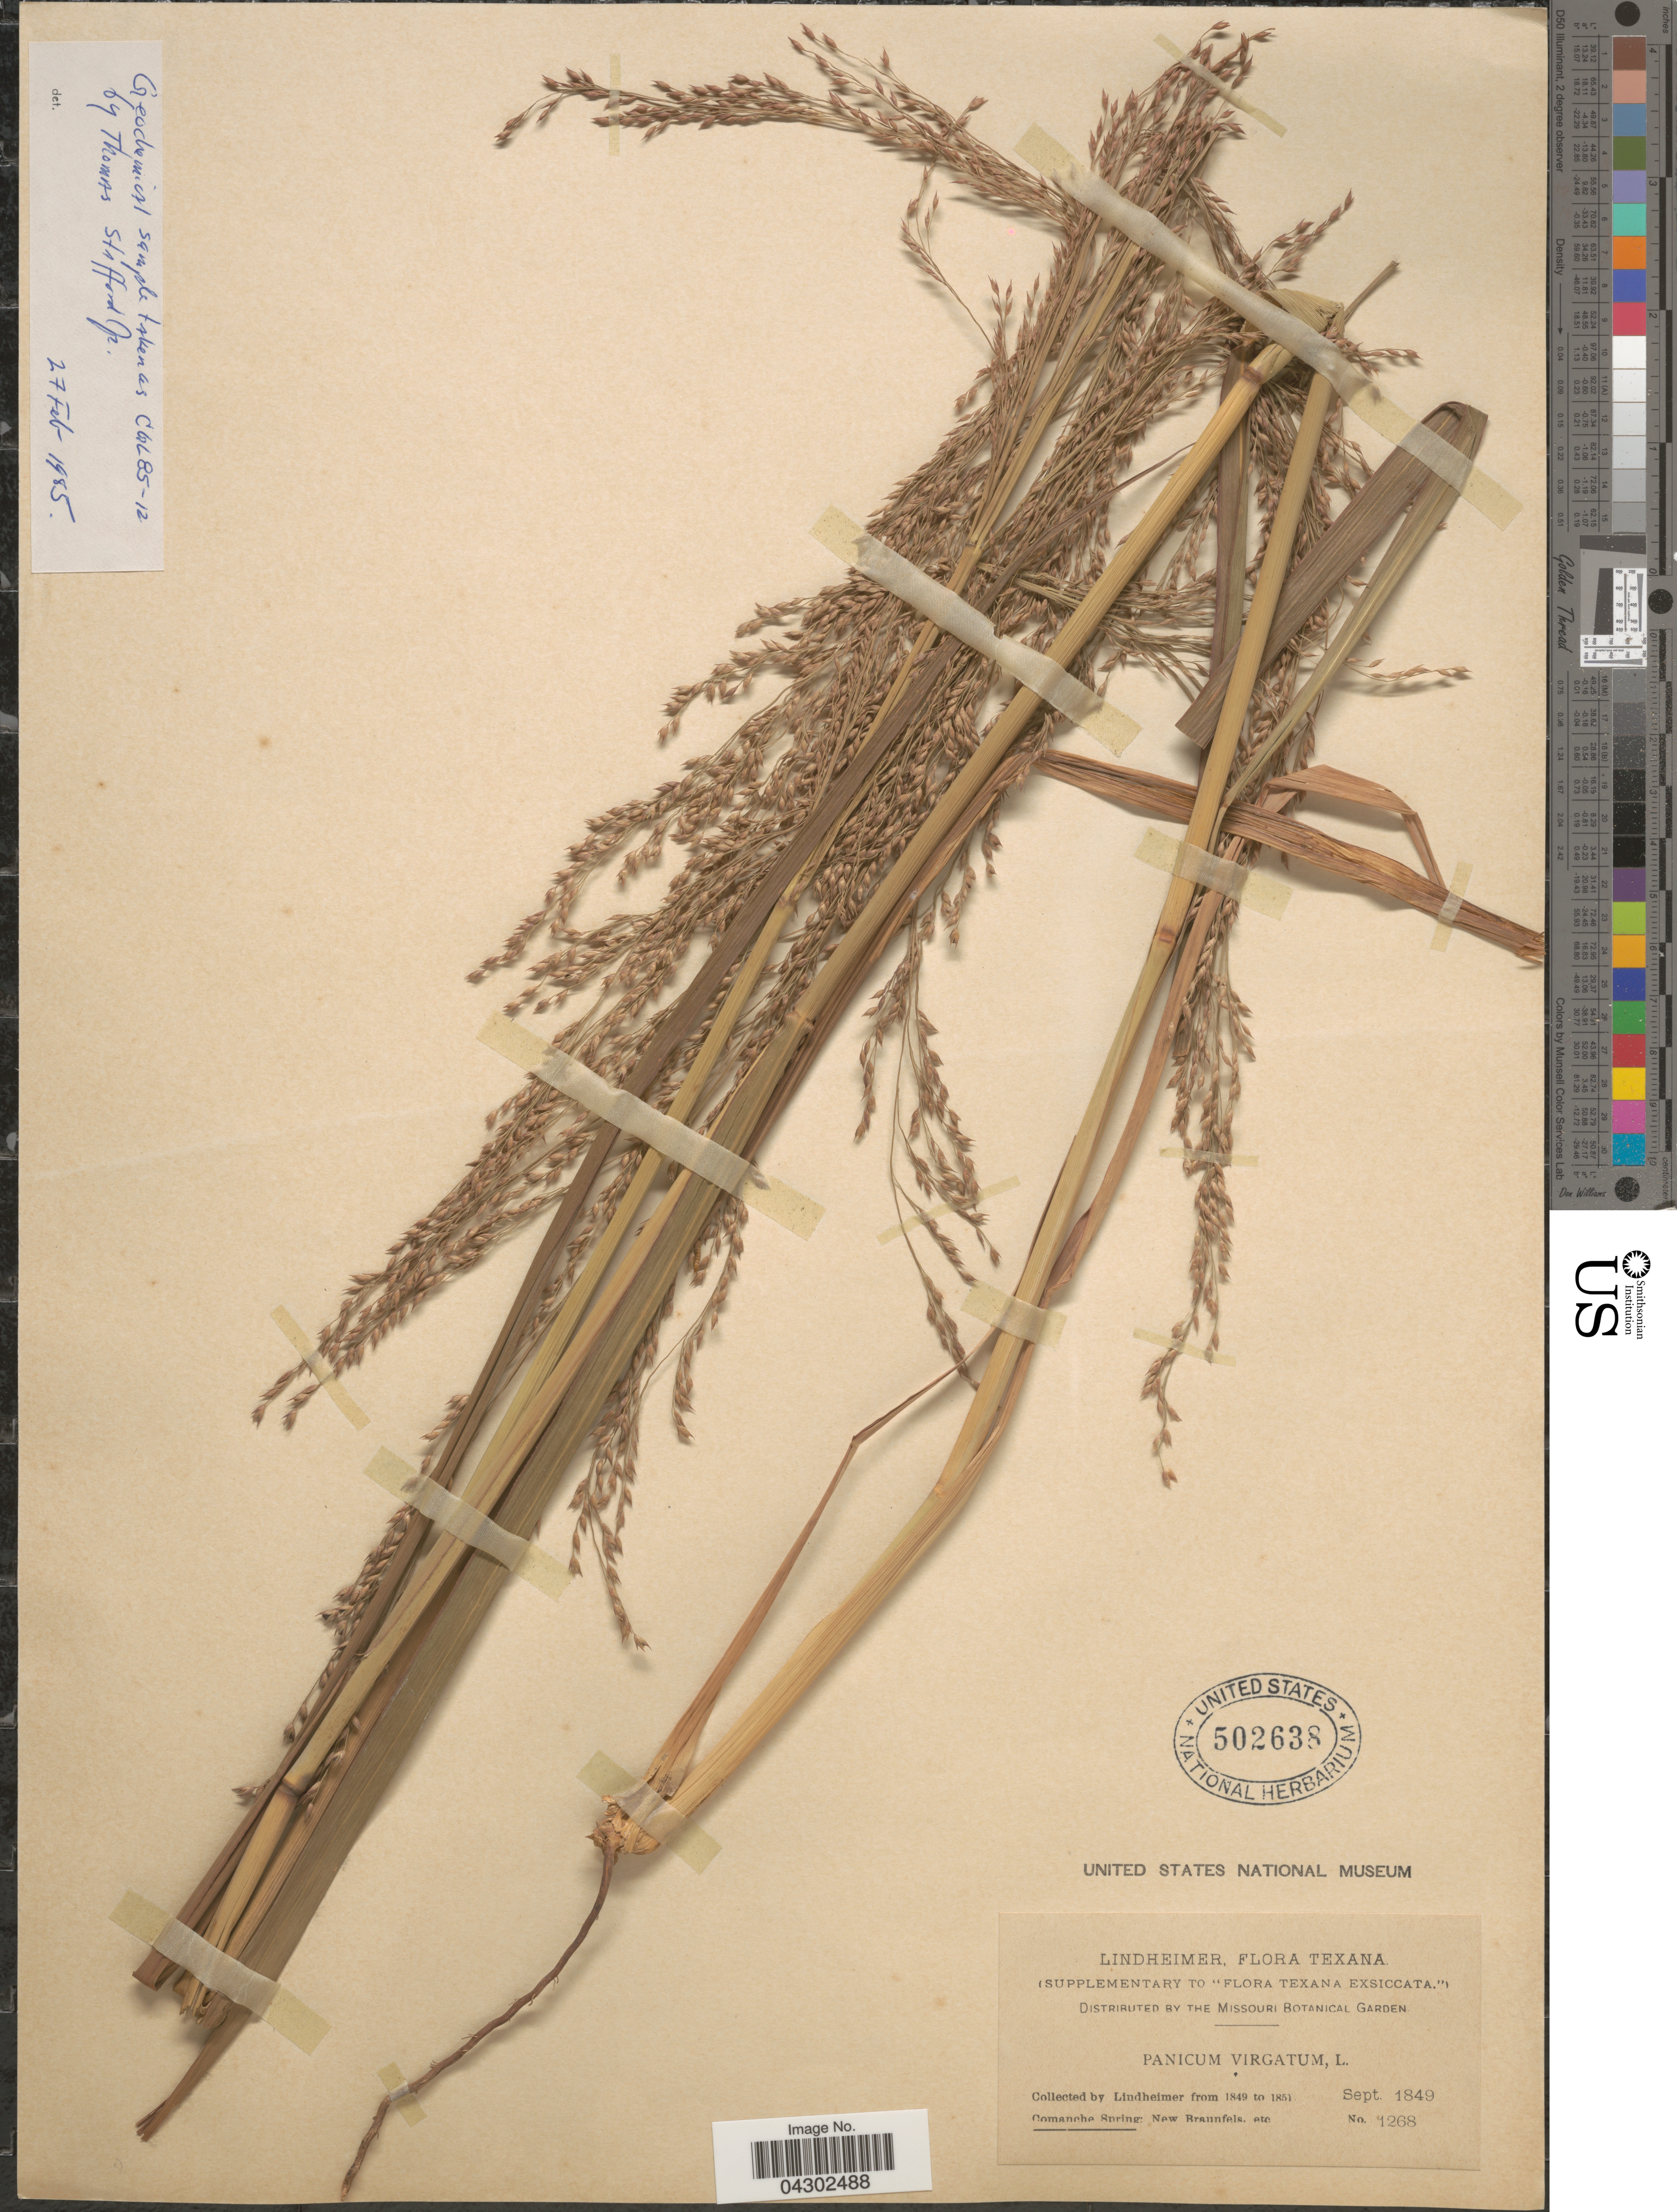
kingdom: Plantae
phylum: Tracheophyta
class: Liliopsida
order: Poales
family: Poaceae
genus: Panicum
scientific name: Panicum virgatum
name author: L.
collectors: -. Lindheimer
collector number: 1268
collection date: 1849-09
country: United States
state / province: Texas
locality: Comanche Spring: New Braunfels.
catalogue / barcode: US 502638